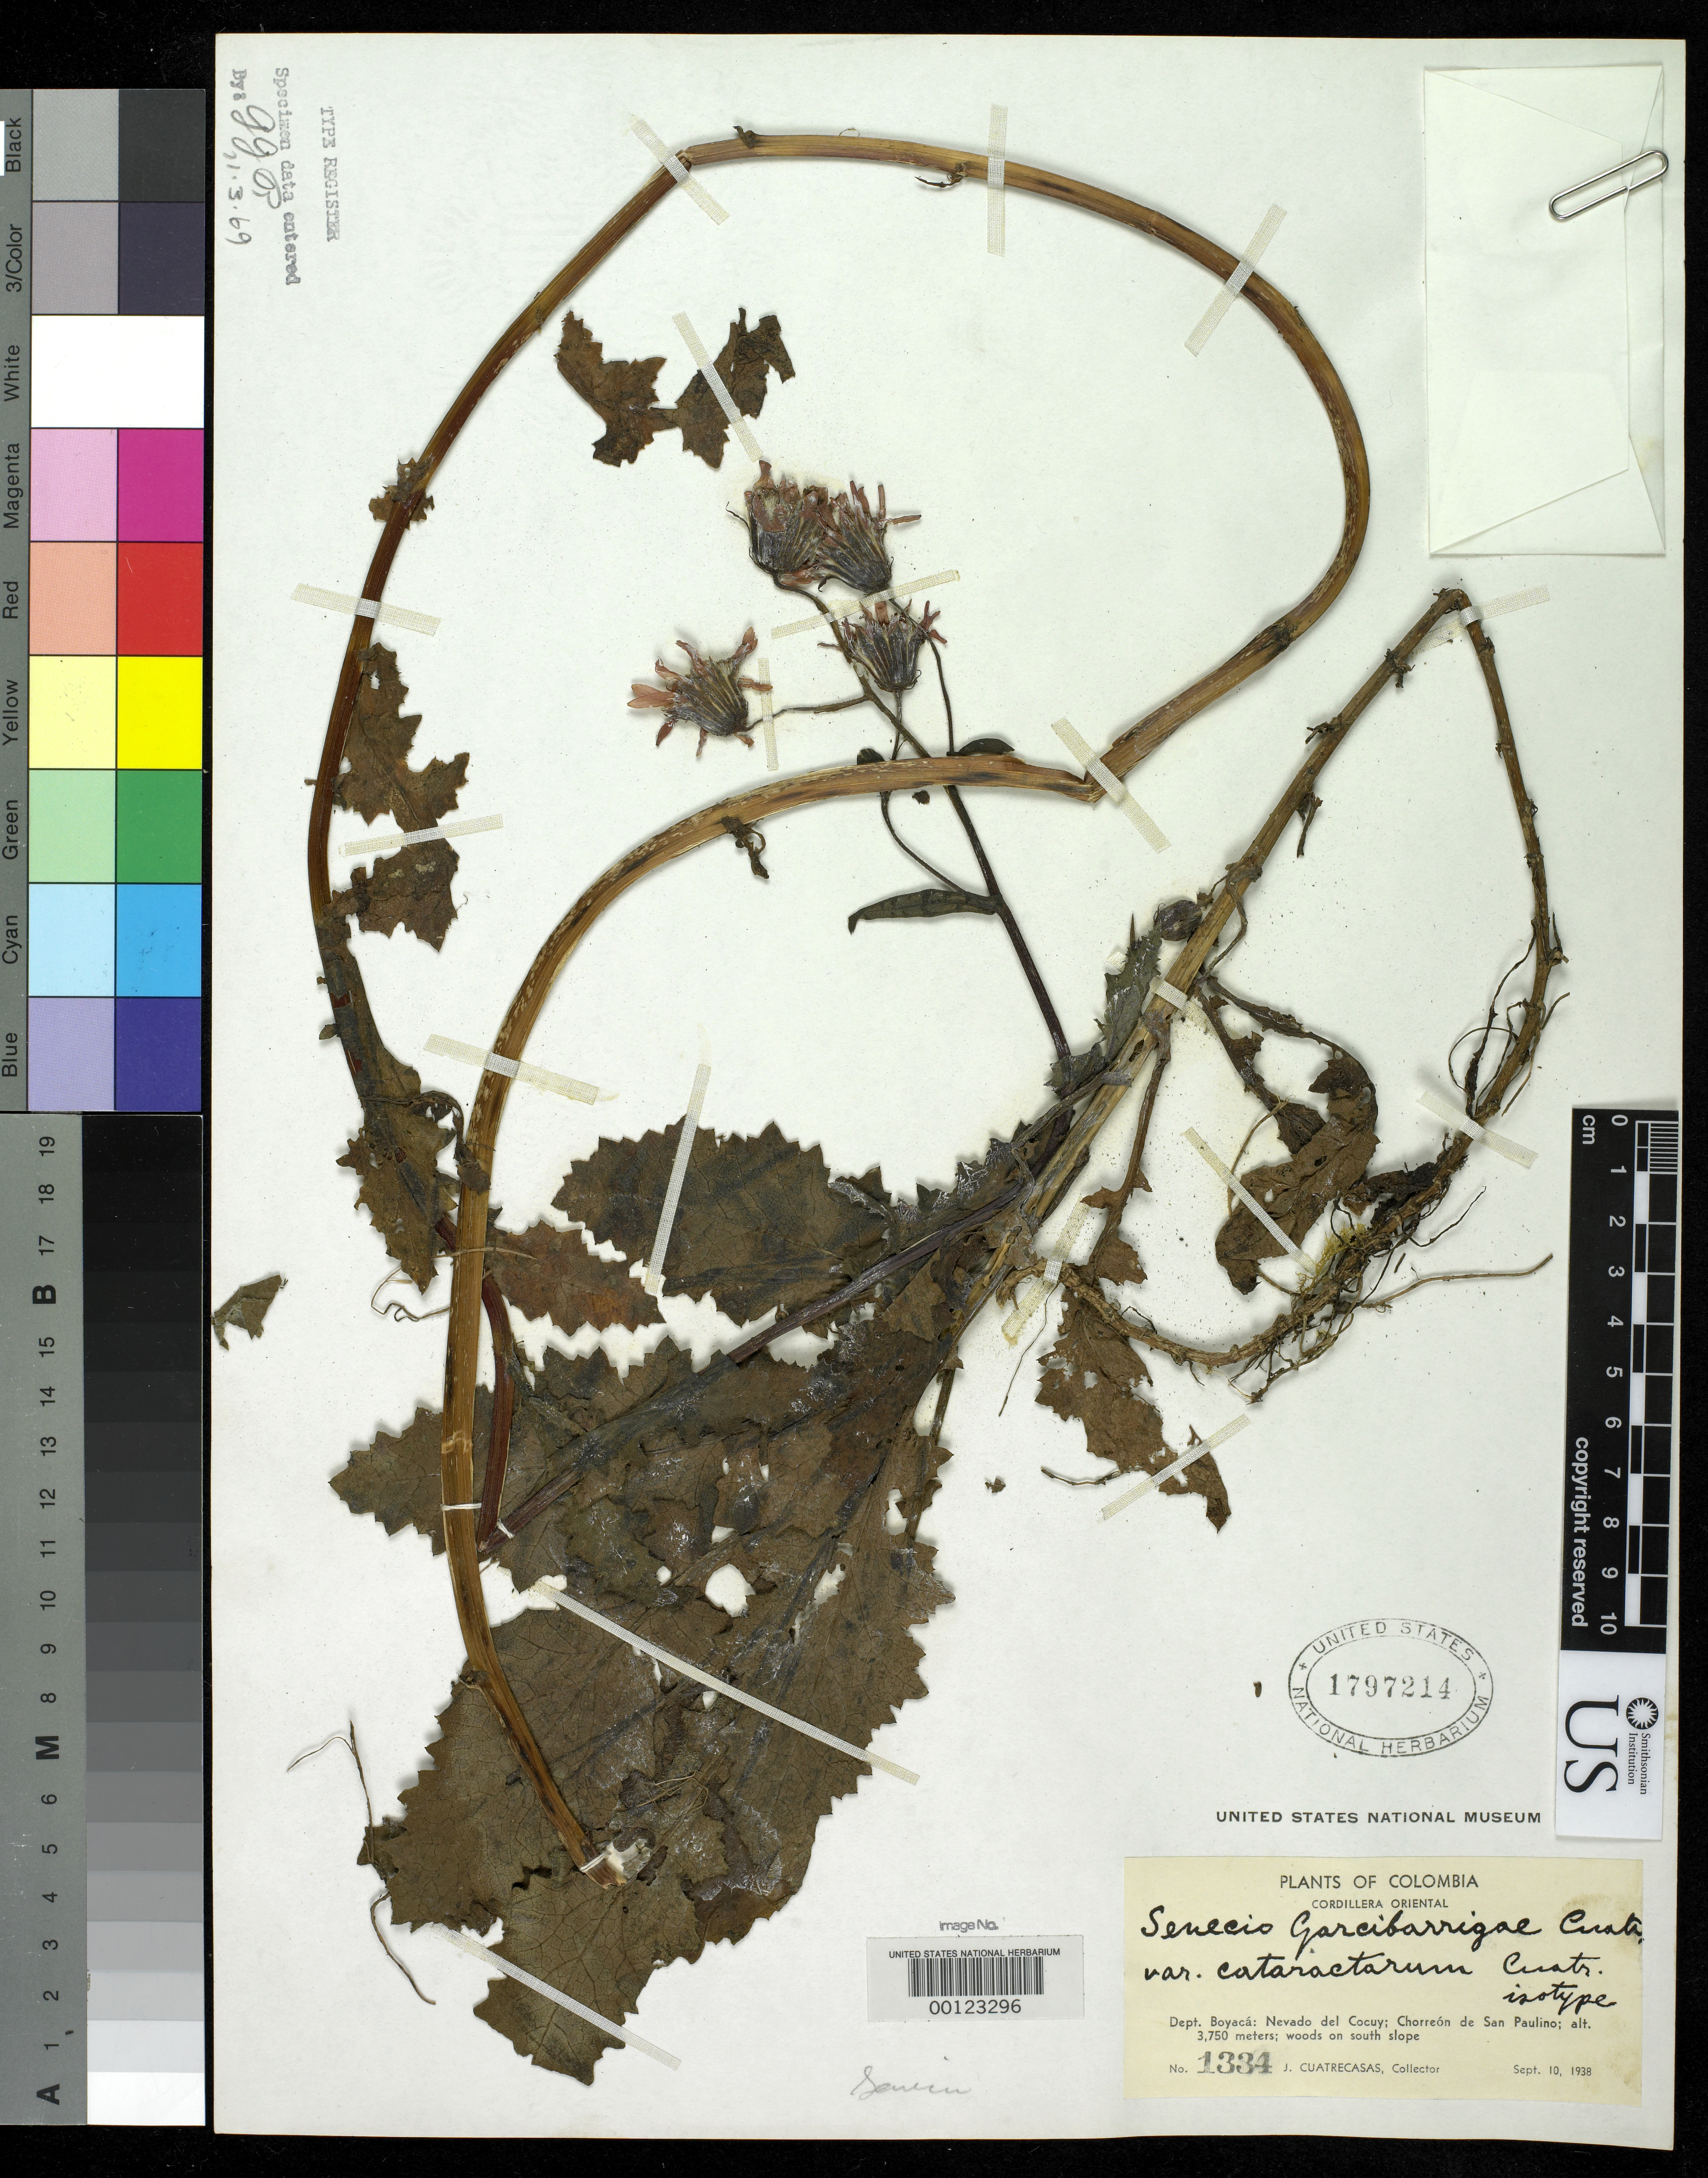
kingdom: Plantae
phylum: Tracheophyta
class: Magnoliopsida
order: Asterales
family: Asteraceae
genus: Senecio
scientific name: Senecio garcibarrigae var. cataractarum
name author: Cuatrec.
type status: Isotype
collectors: J. Cuatrecasas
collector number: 1334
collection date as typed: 10 Sep 1938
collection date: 1938-09-10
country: Colombia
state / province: Boyacá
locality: Chorreon de San Paulino.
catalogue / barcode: US 1797214